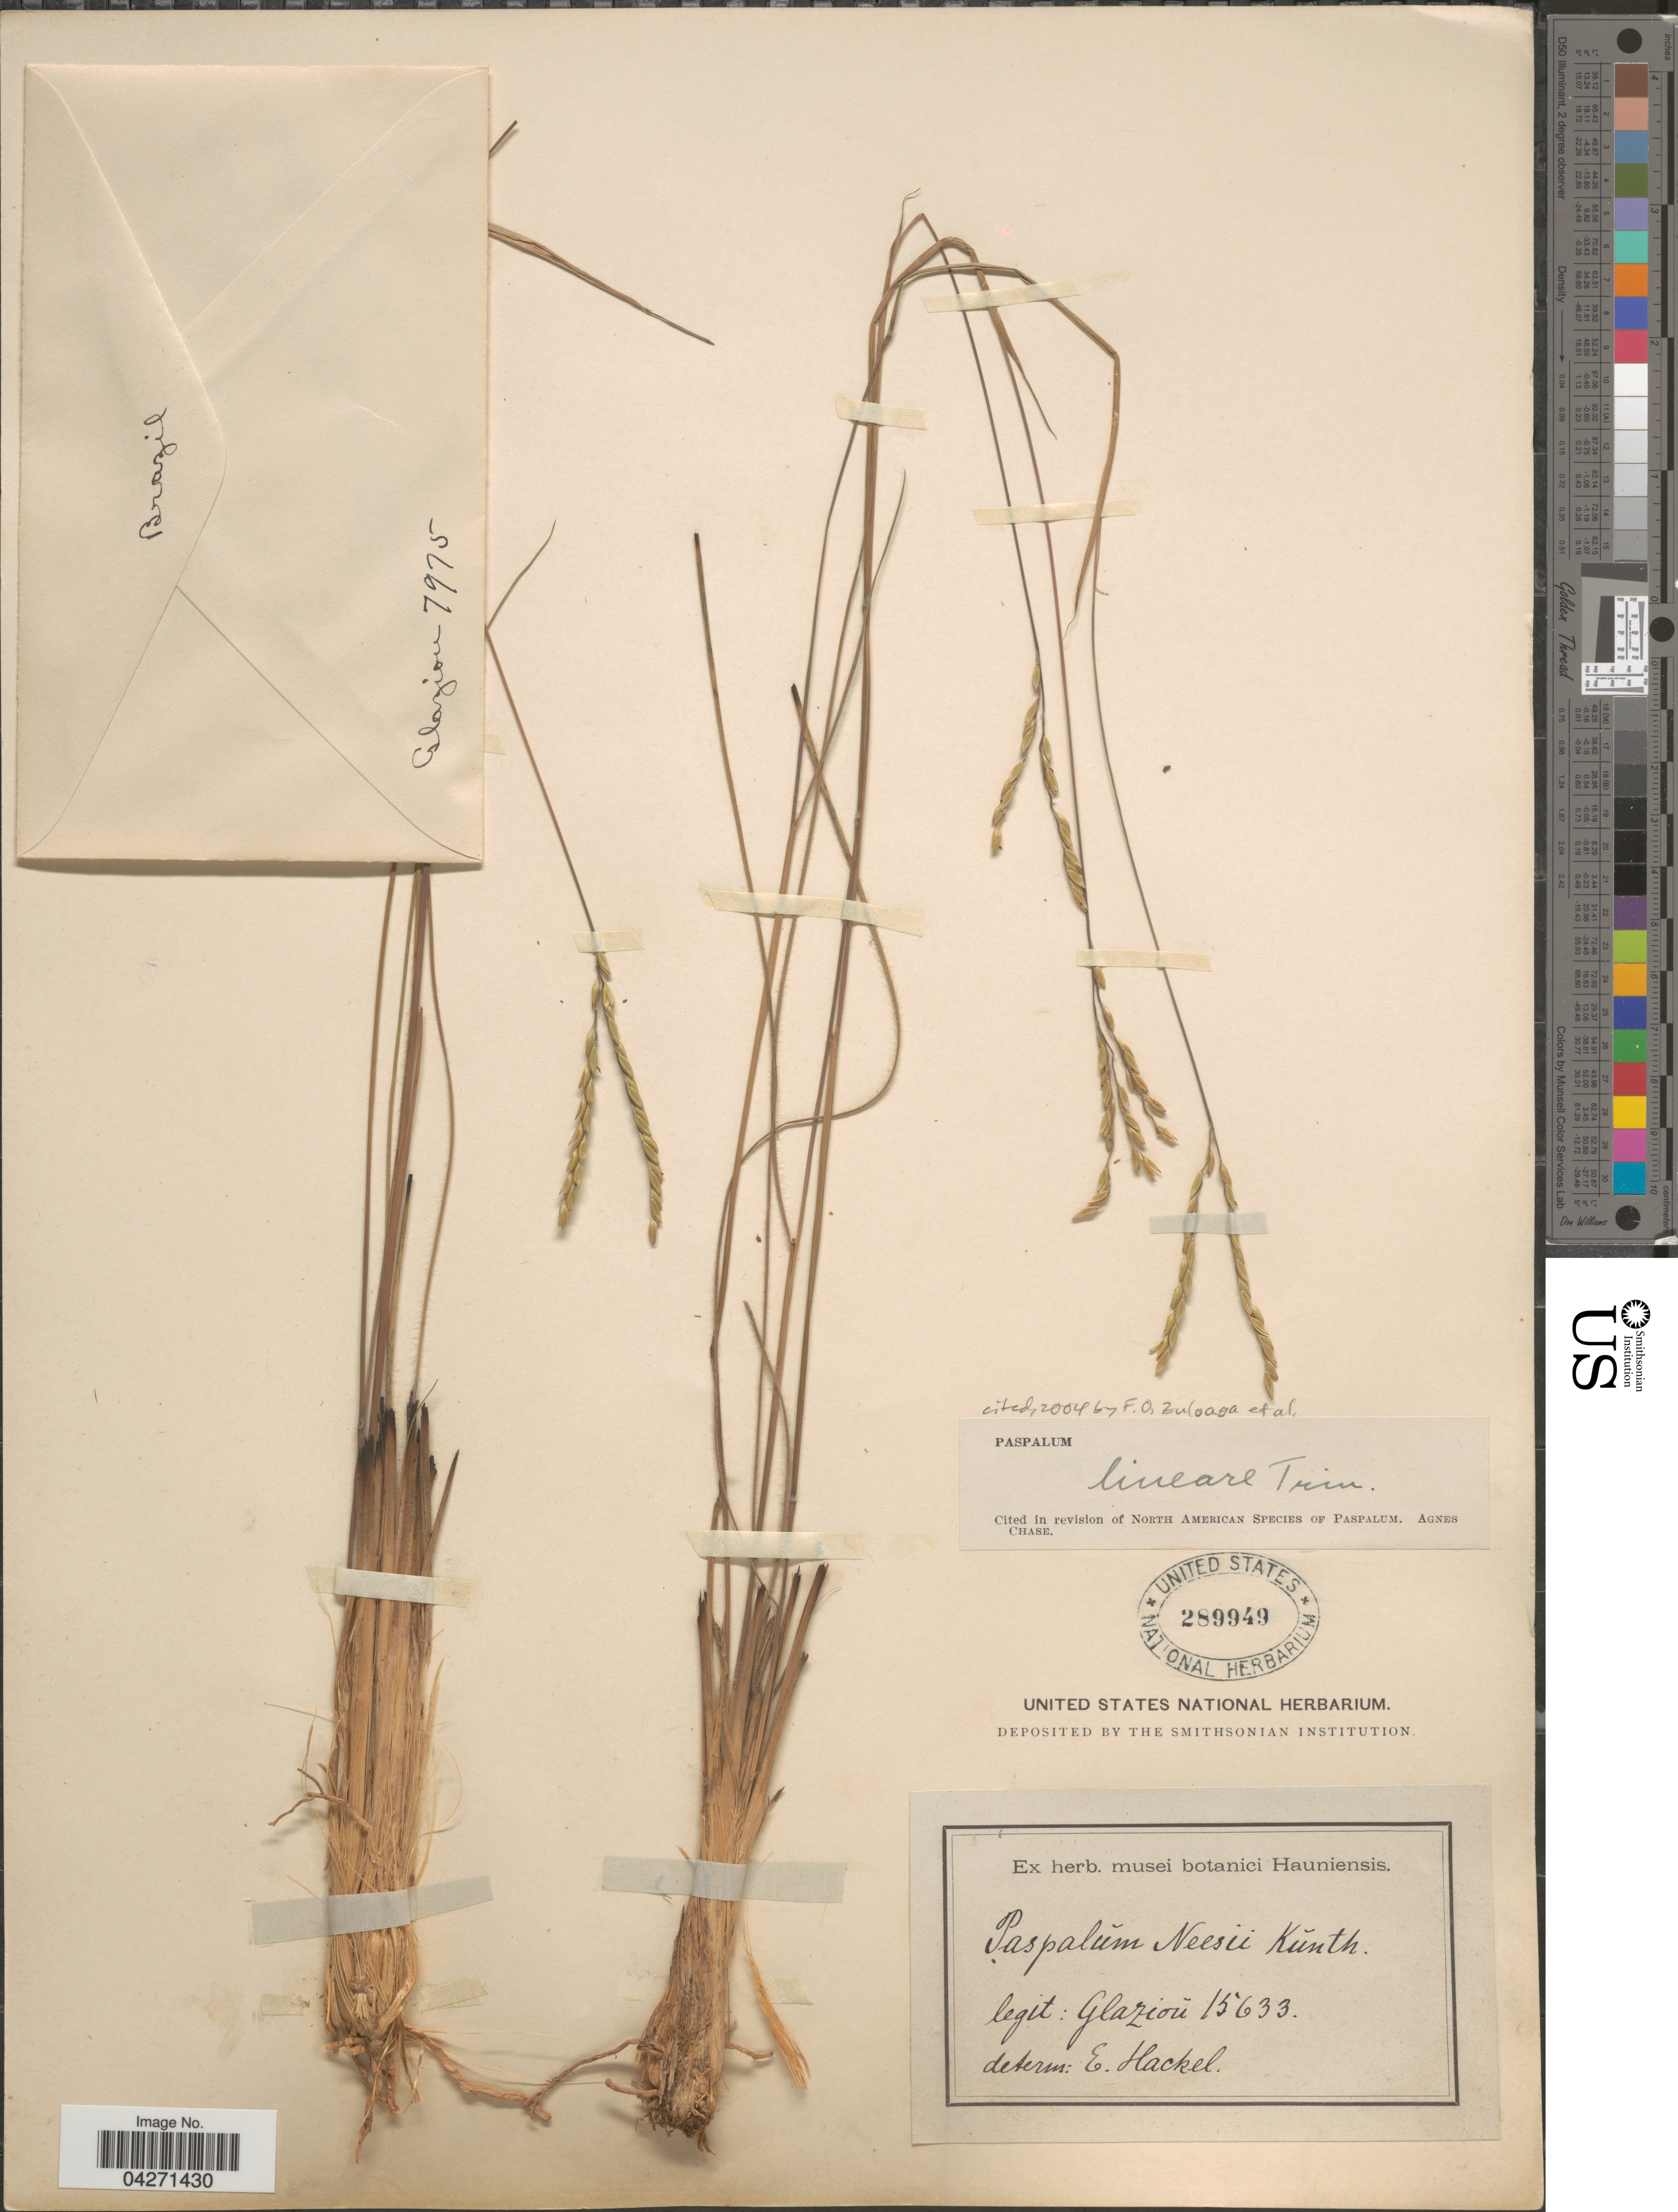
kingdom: Plantae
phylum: Tracheophyta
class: Liliopsida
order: Poales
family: Poaceae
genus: Paspalum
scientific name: Paspalum lineare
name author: E. Fourn.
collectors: Glaziou, --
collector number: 15633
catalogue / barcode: US 289949